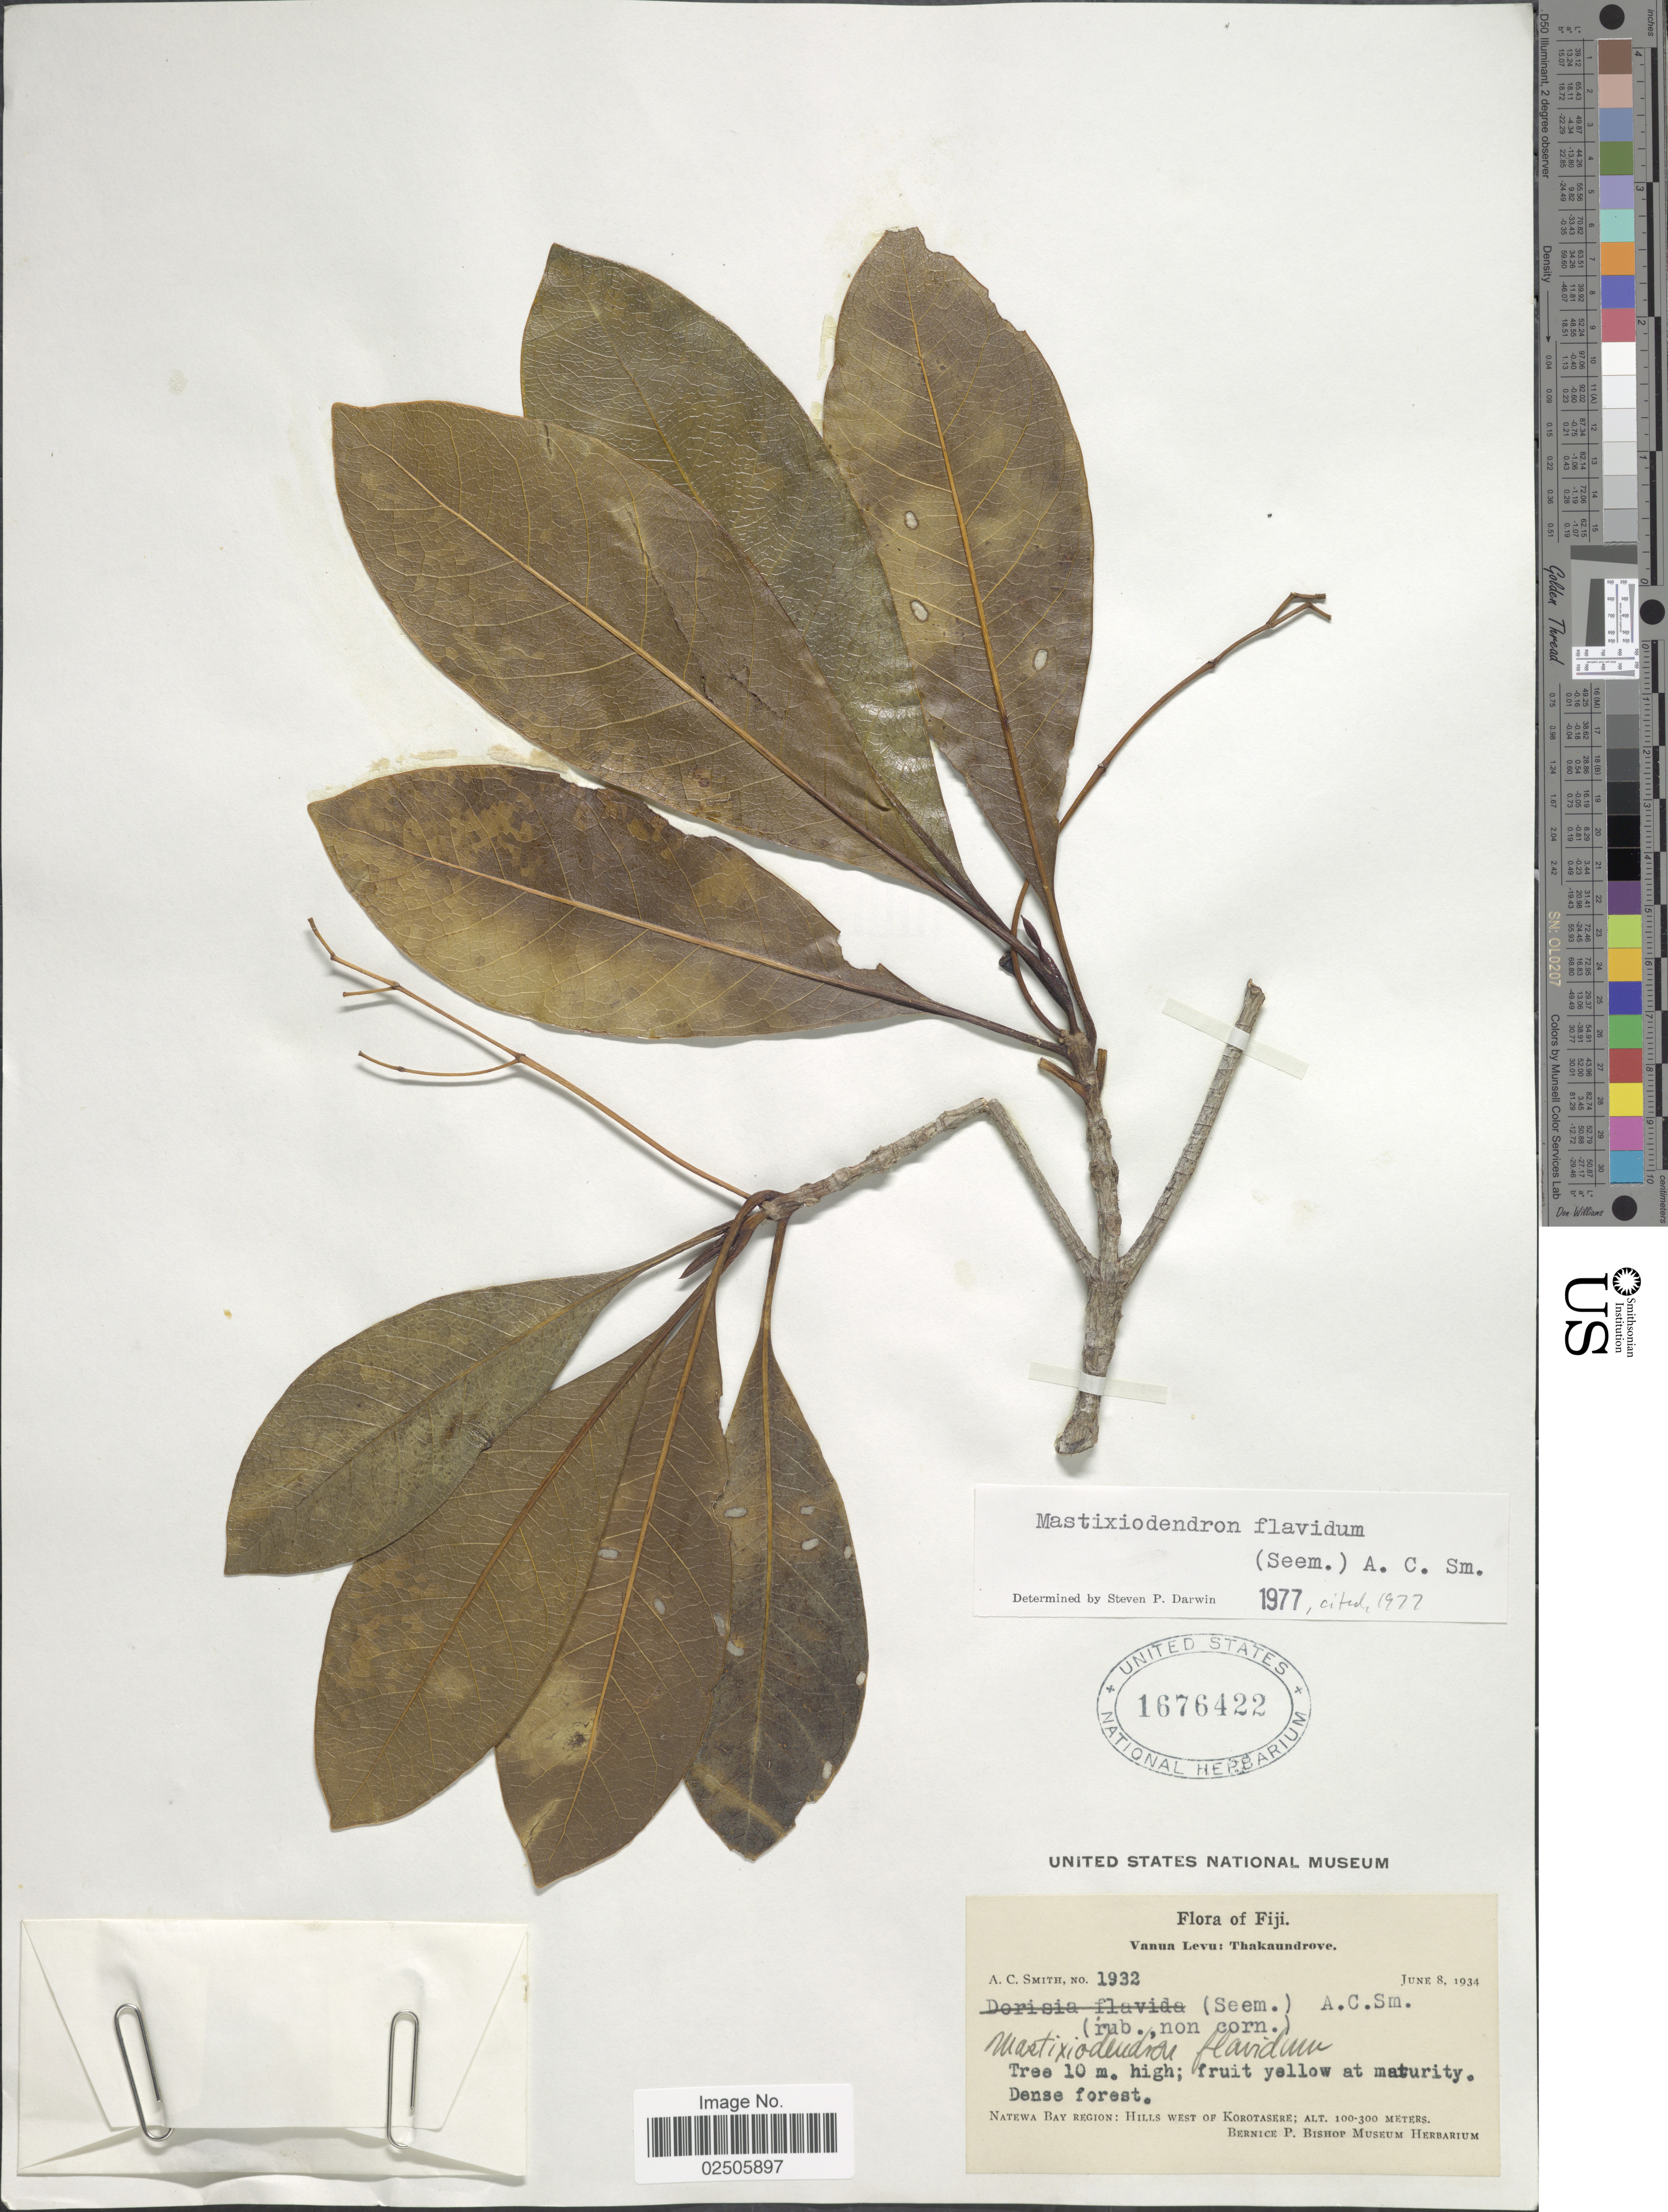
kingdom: Plantae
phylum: Tracheophyta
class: Magnoliopsida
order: Gentianales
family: Rubiaceae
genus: Mastixiodendron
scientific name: Mastixiodendron flavidum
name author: (Seem.) A.C. Sm.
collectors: A. C. Smith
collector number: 1932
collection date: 1934-06-08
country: Fiji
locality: Vanua Levu: Thakaundrove, Natewa Bay Region: Hills west of Korotasere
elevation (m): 100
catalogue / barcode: US 1676422